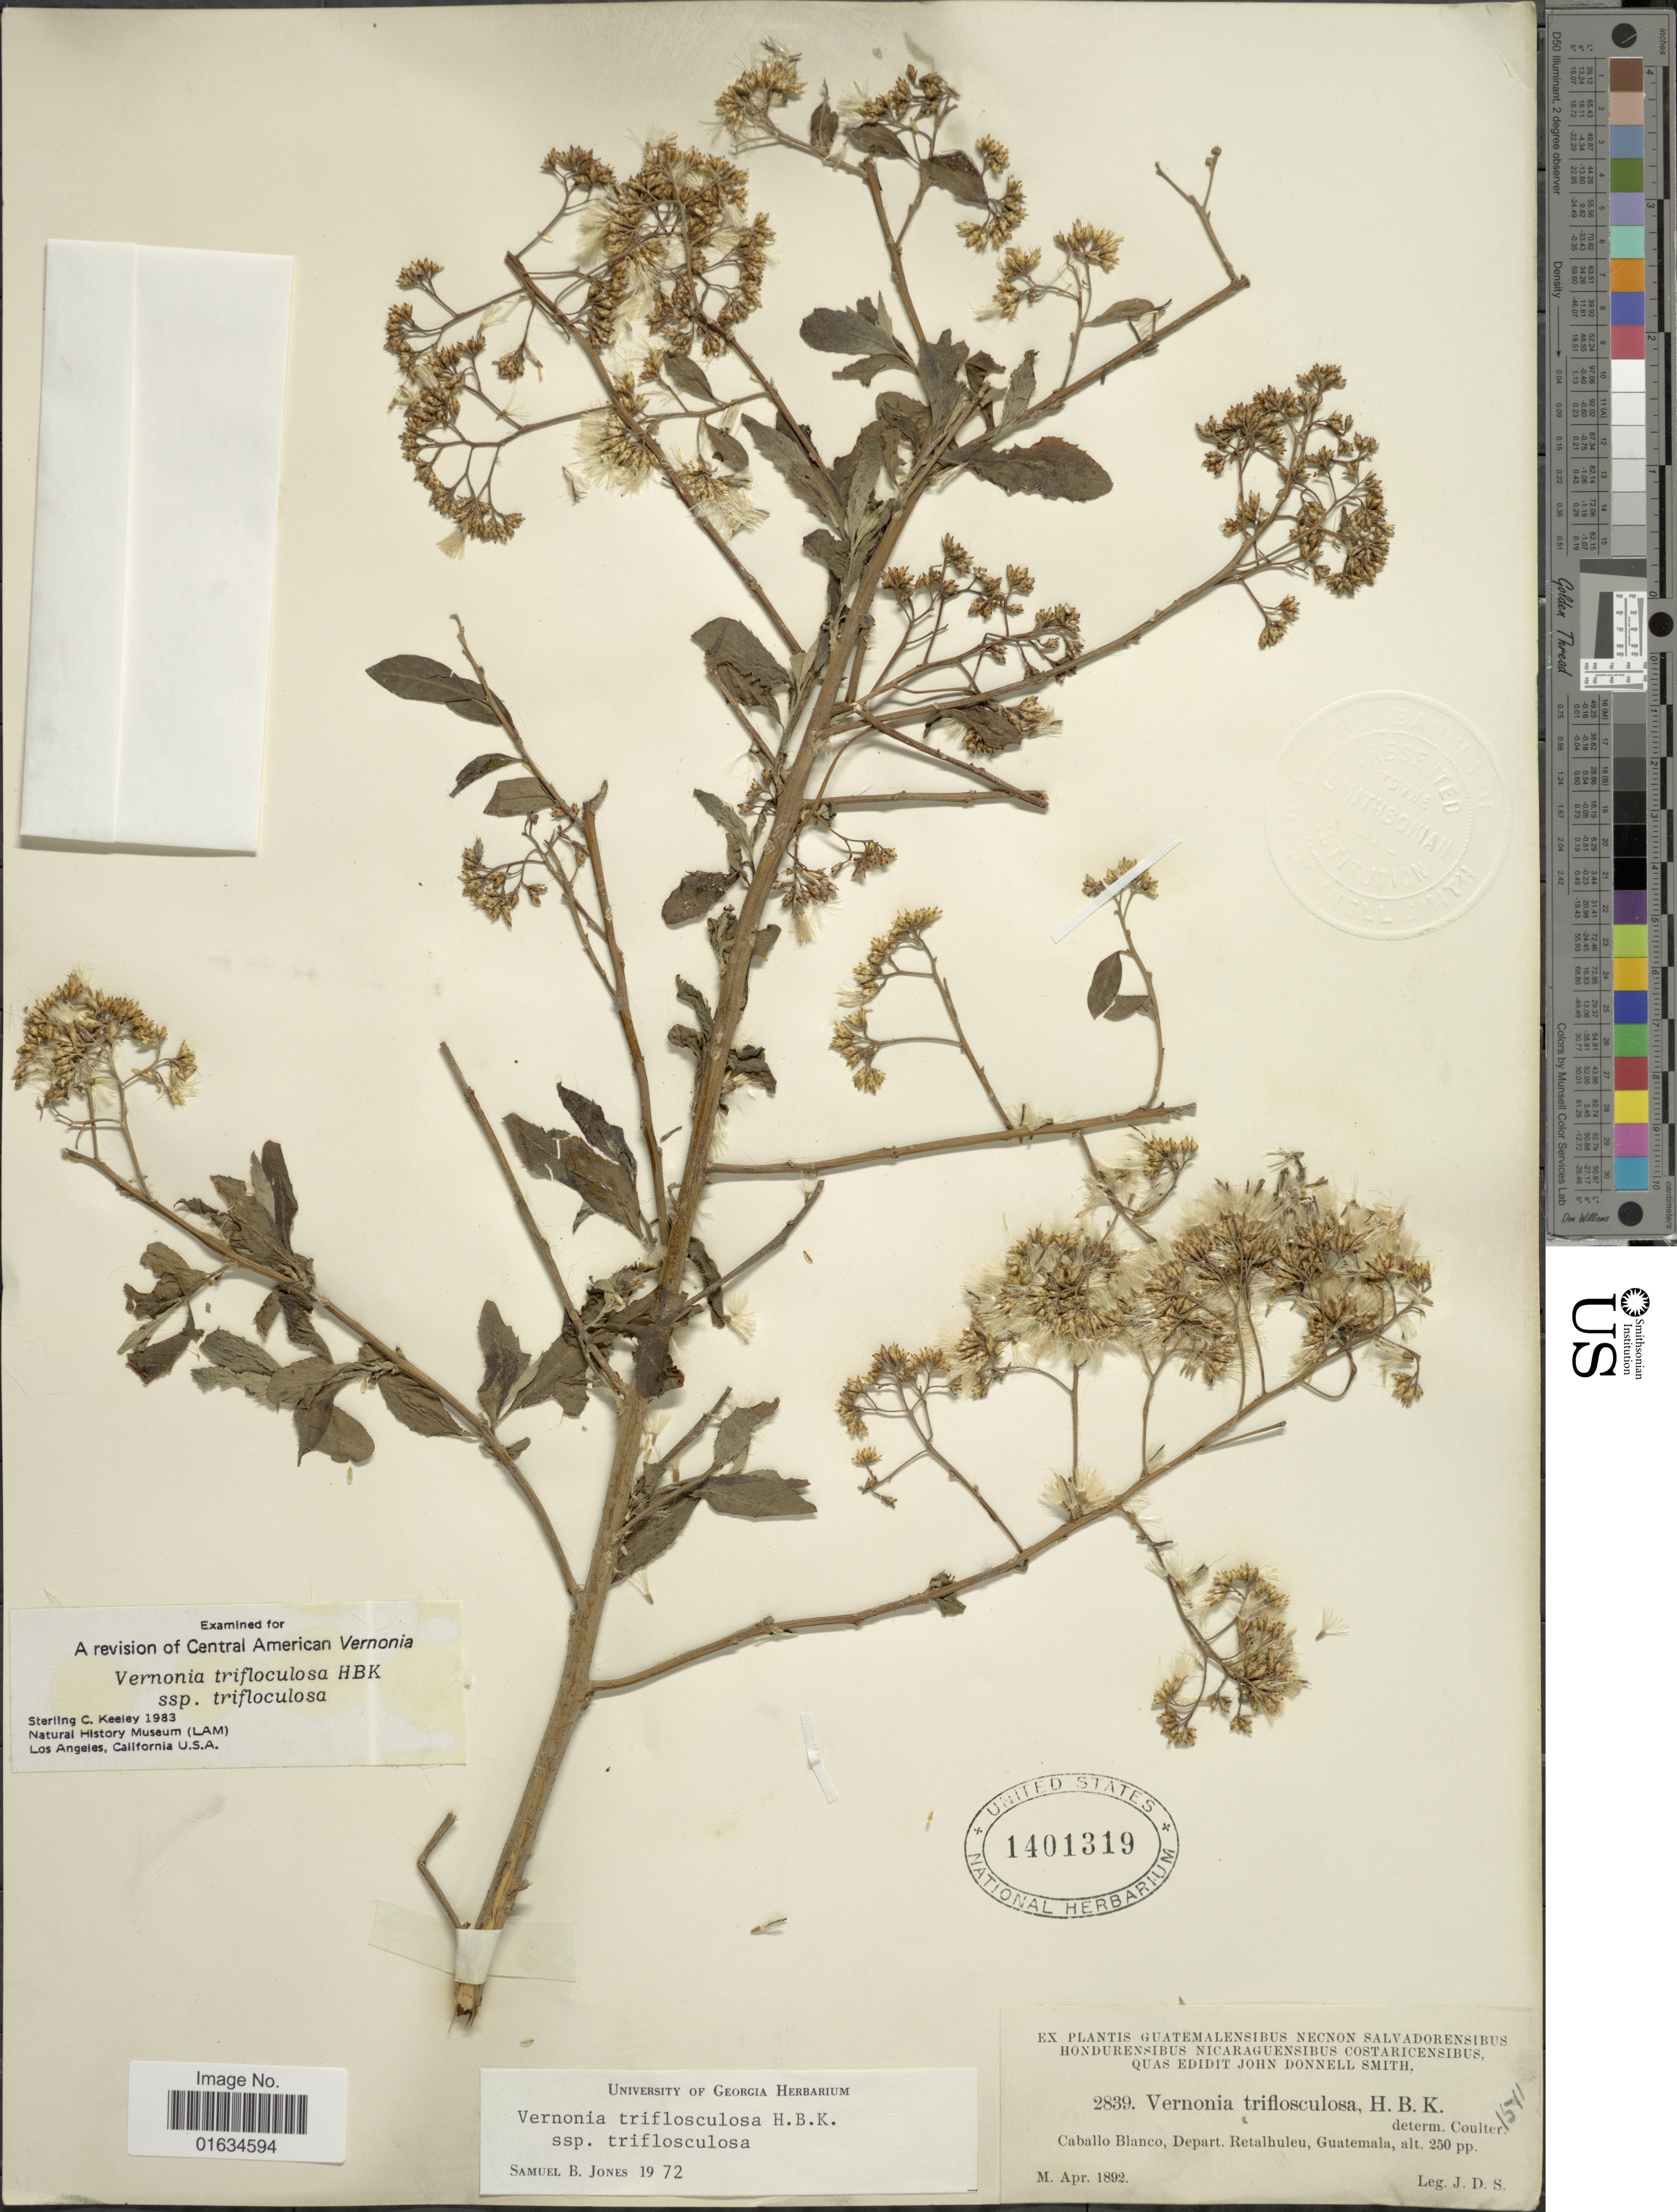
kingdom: Plantae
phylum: Tracheophyta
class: Magnoliopsida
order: Asterales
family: Asteraceae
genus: Eremosis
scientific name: Eremosis triflosculosa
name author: (Kunth) Gleason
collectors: J. Donnell Smith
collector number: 2839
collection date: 1892-04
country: Guatemala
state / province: Retalhuleu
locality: Caballo Blanco, Depart. Retalhuleu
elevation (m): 76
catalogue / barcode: US 1401319